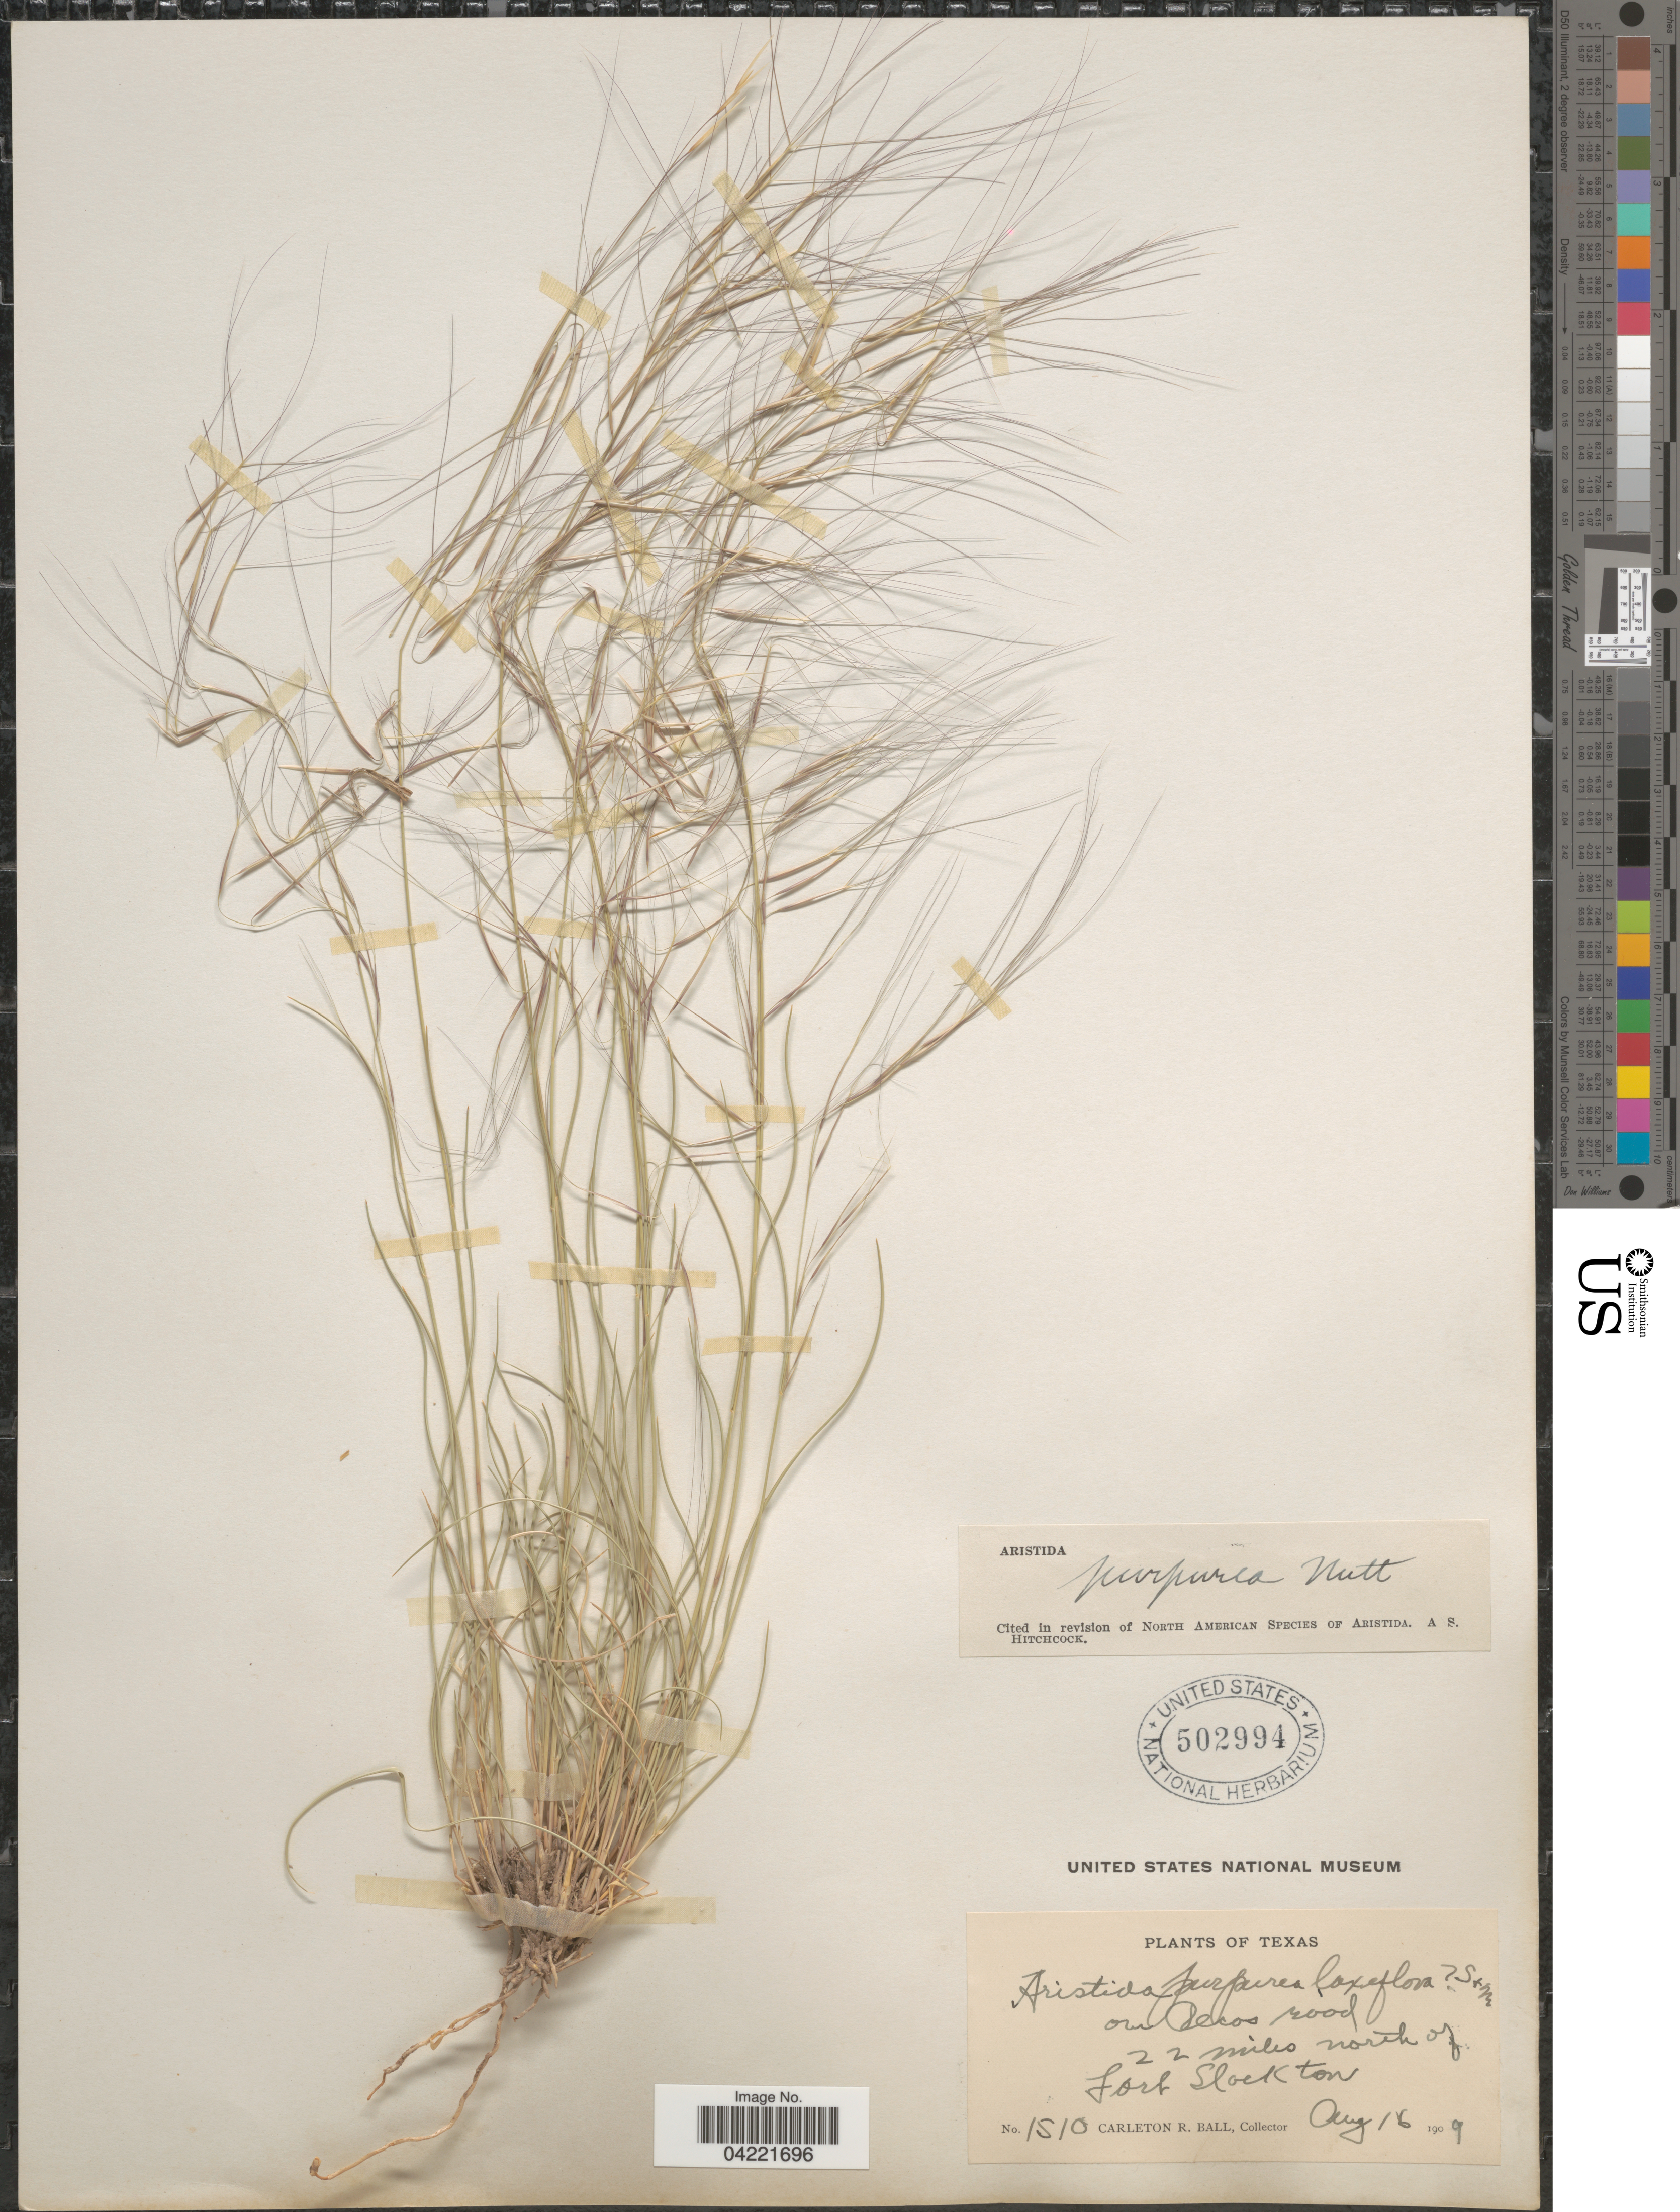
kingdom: Plantae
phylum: Tracheophyta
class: Liliopsida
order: Poales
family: Poaceae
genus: Aristida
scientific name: Aristida purpurea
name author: Nutt.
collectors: C. R. Ball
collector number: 1510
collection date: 1909-08-16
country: United States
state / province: Texas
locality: On Pecos road. 22 miles north of Fort Stockton.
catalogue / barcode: US 502994